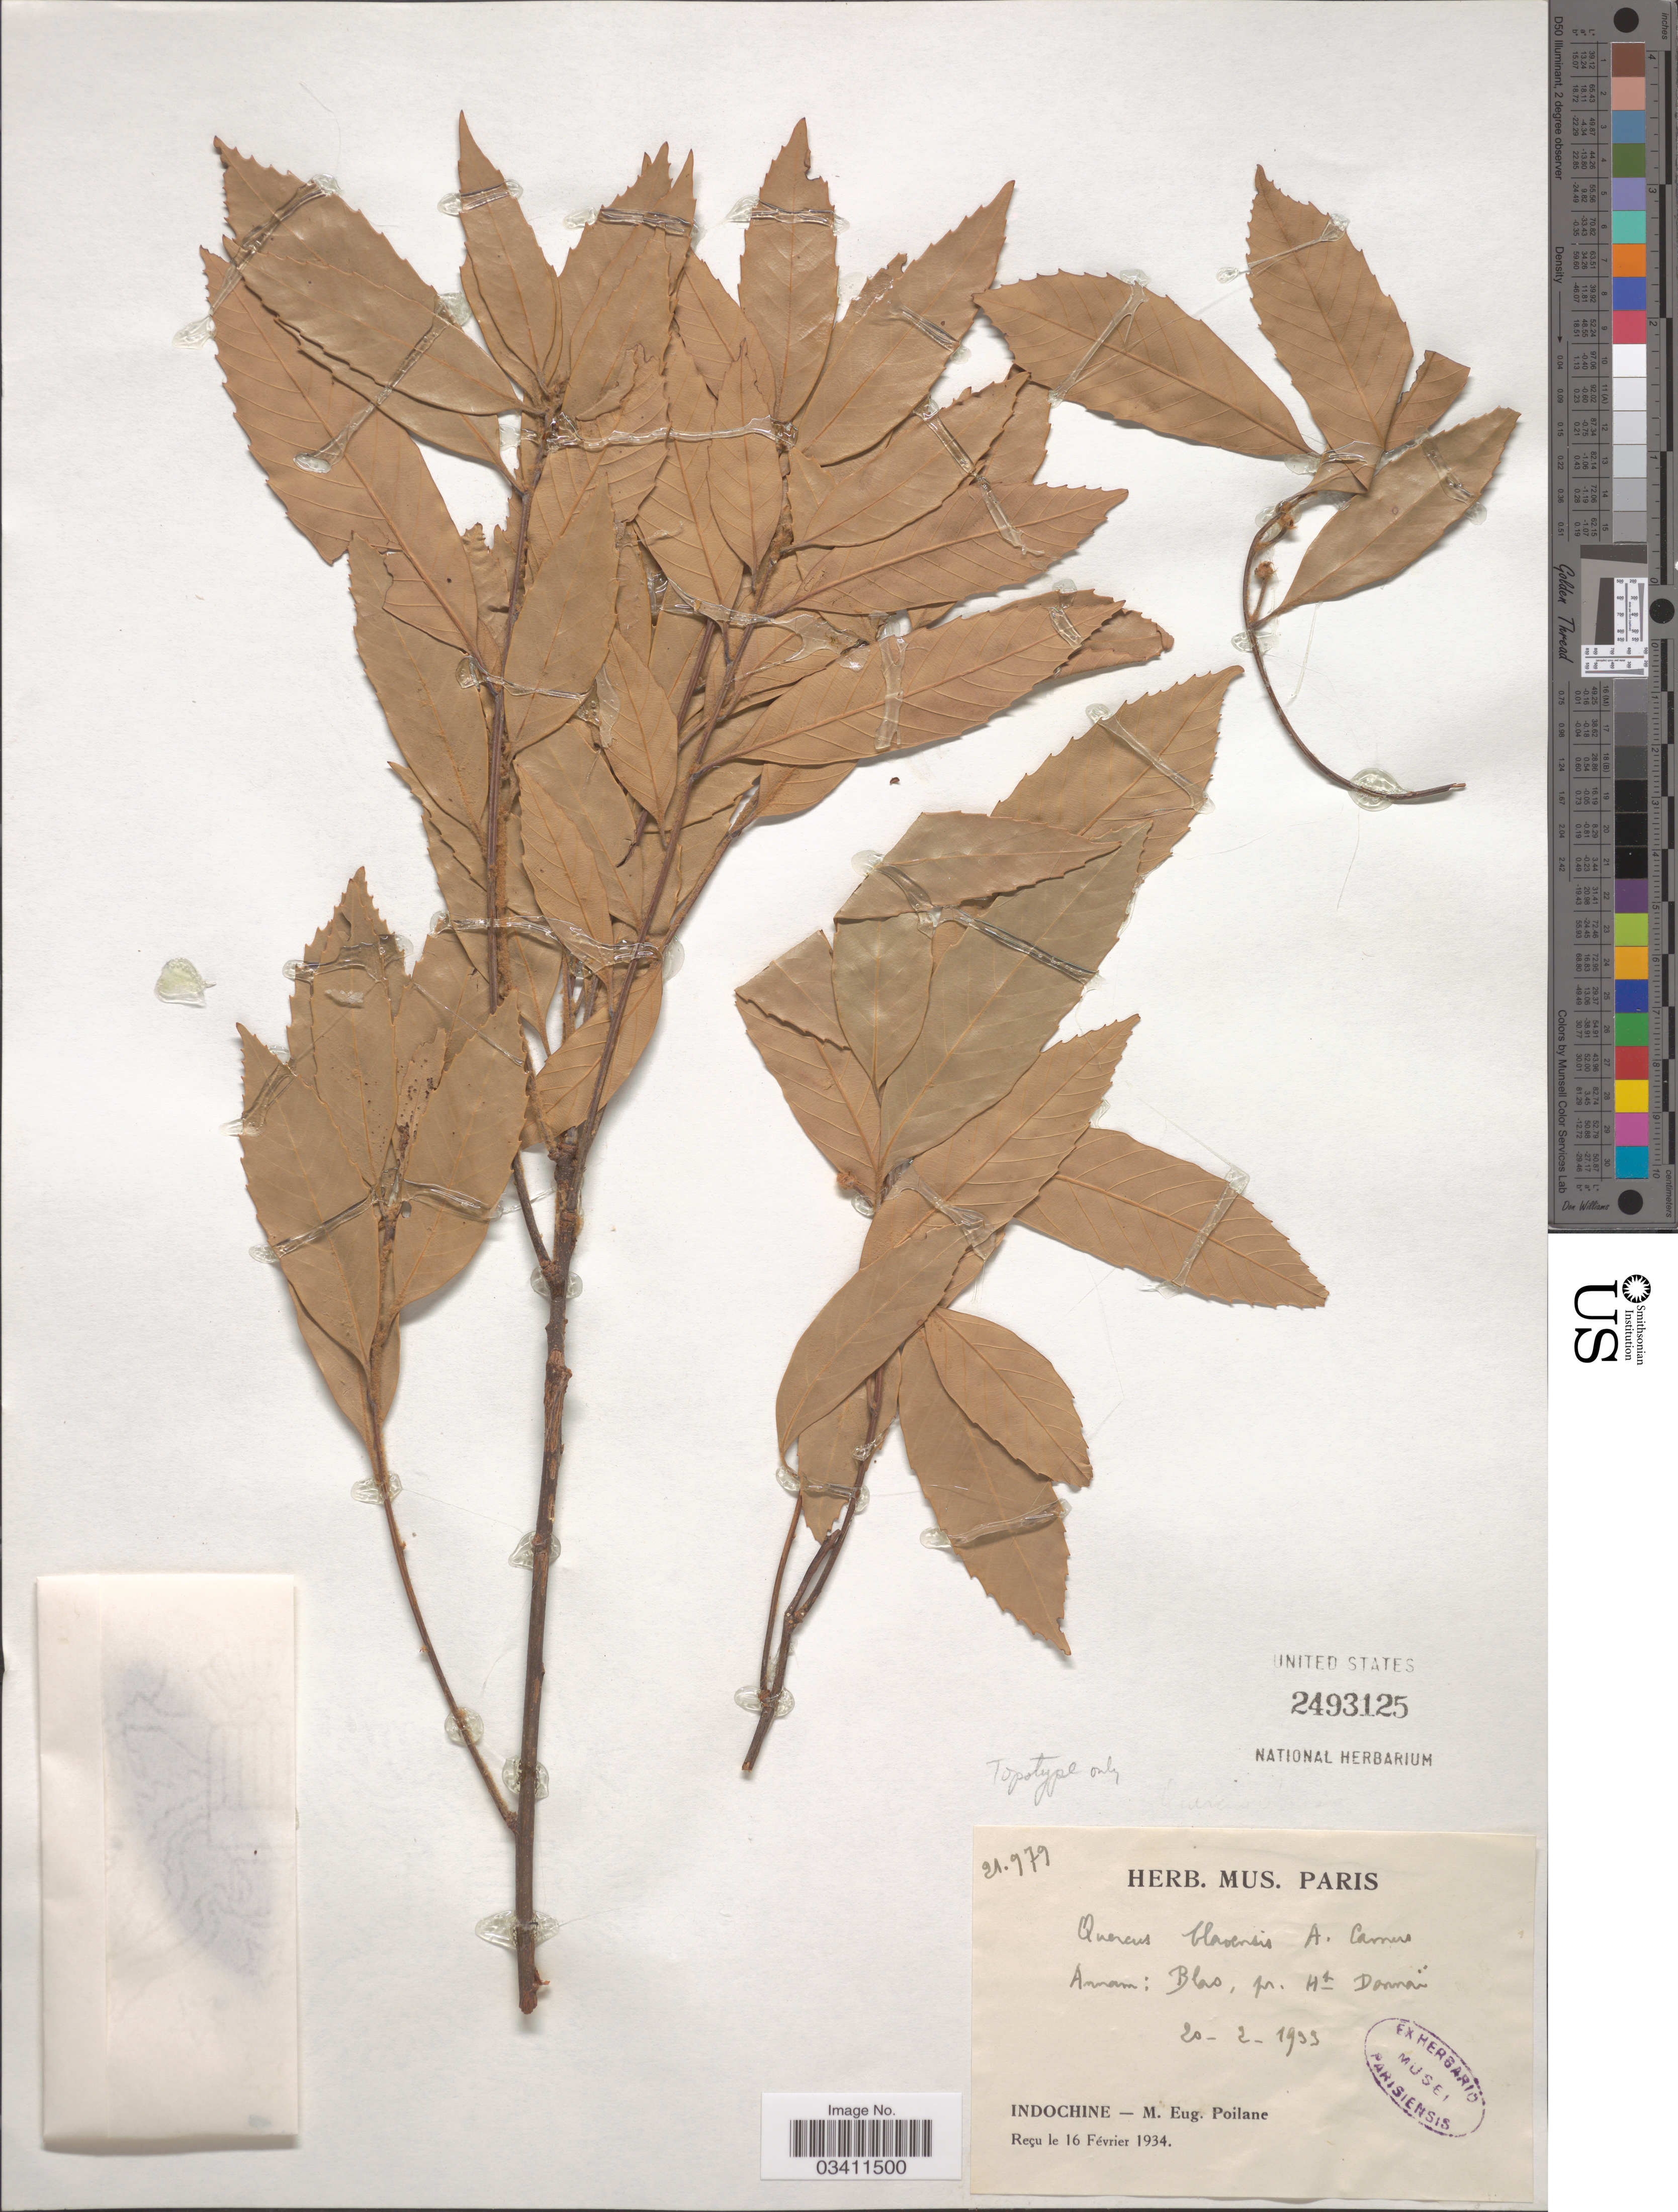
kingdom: Plantae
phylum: Tracheophyta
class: Magnoliopsida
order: Fagales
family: Fagaceae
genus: Quercus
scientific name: Quercus blaoensis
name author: A. Camus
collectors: M. Poilane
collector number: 21979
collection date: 1933-02-20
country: Vietnam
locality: Annam: Blas, pr. Ht Donnaï. Indochine.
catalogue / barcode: US 2493125